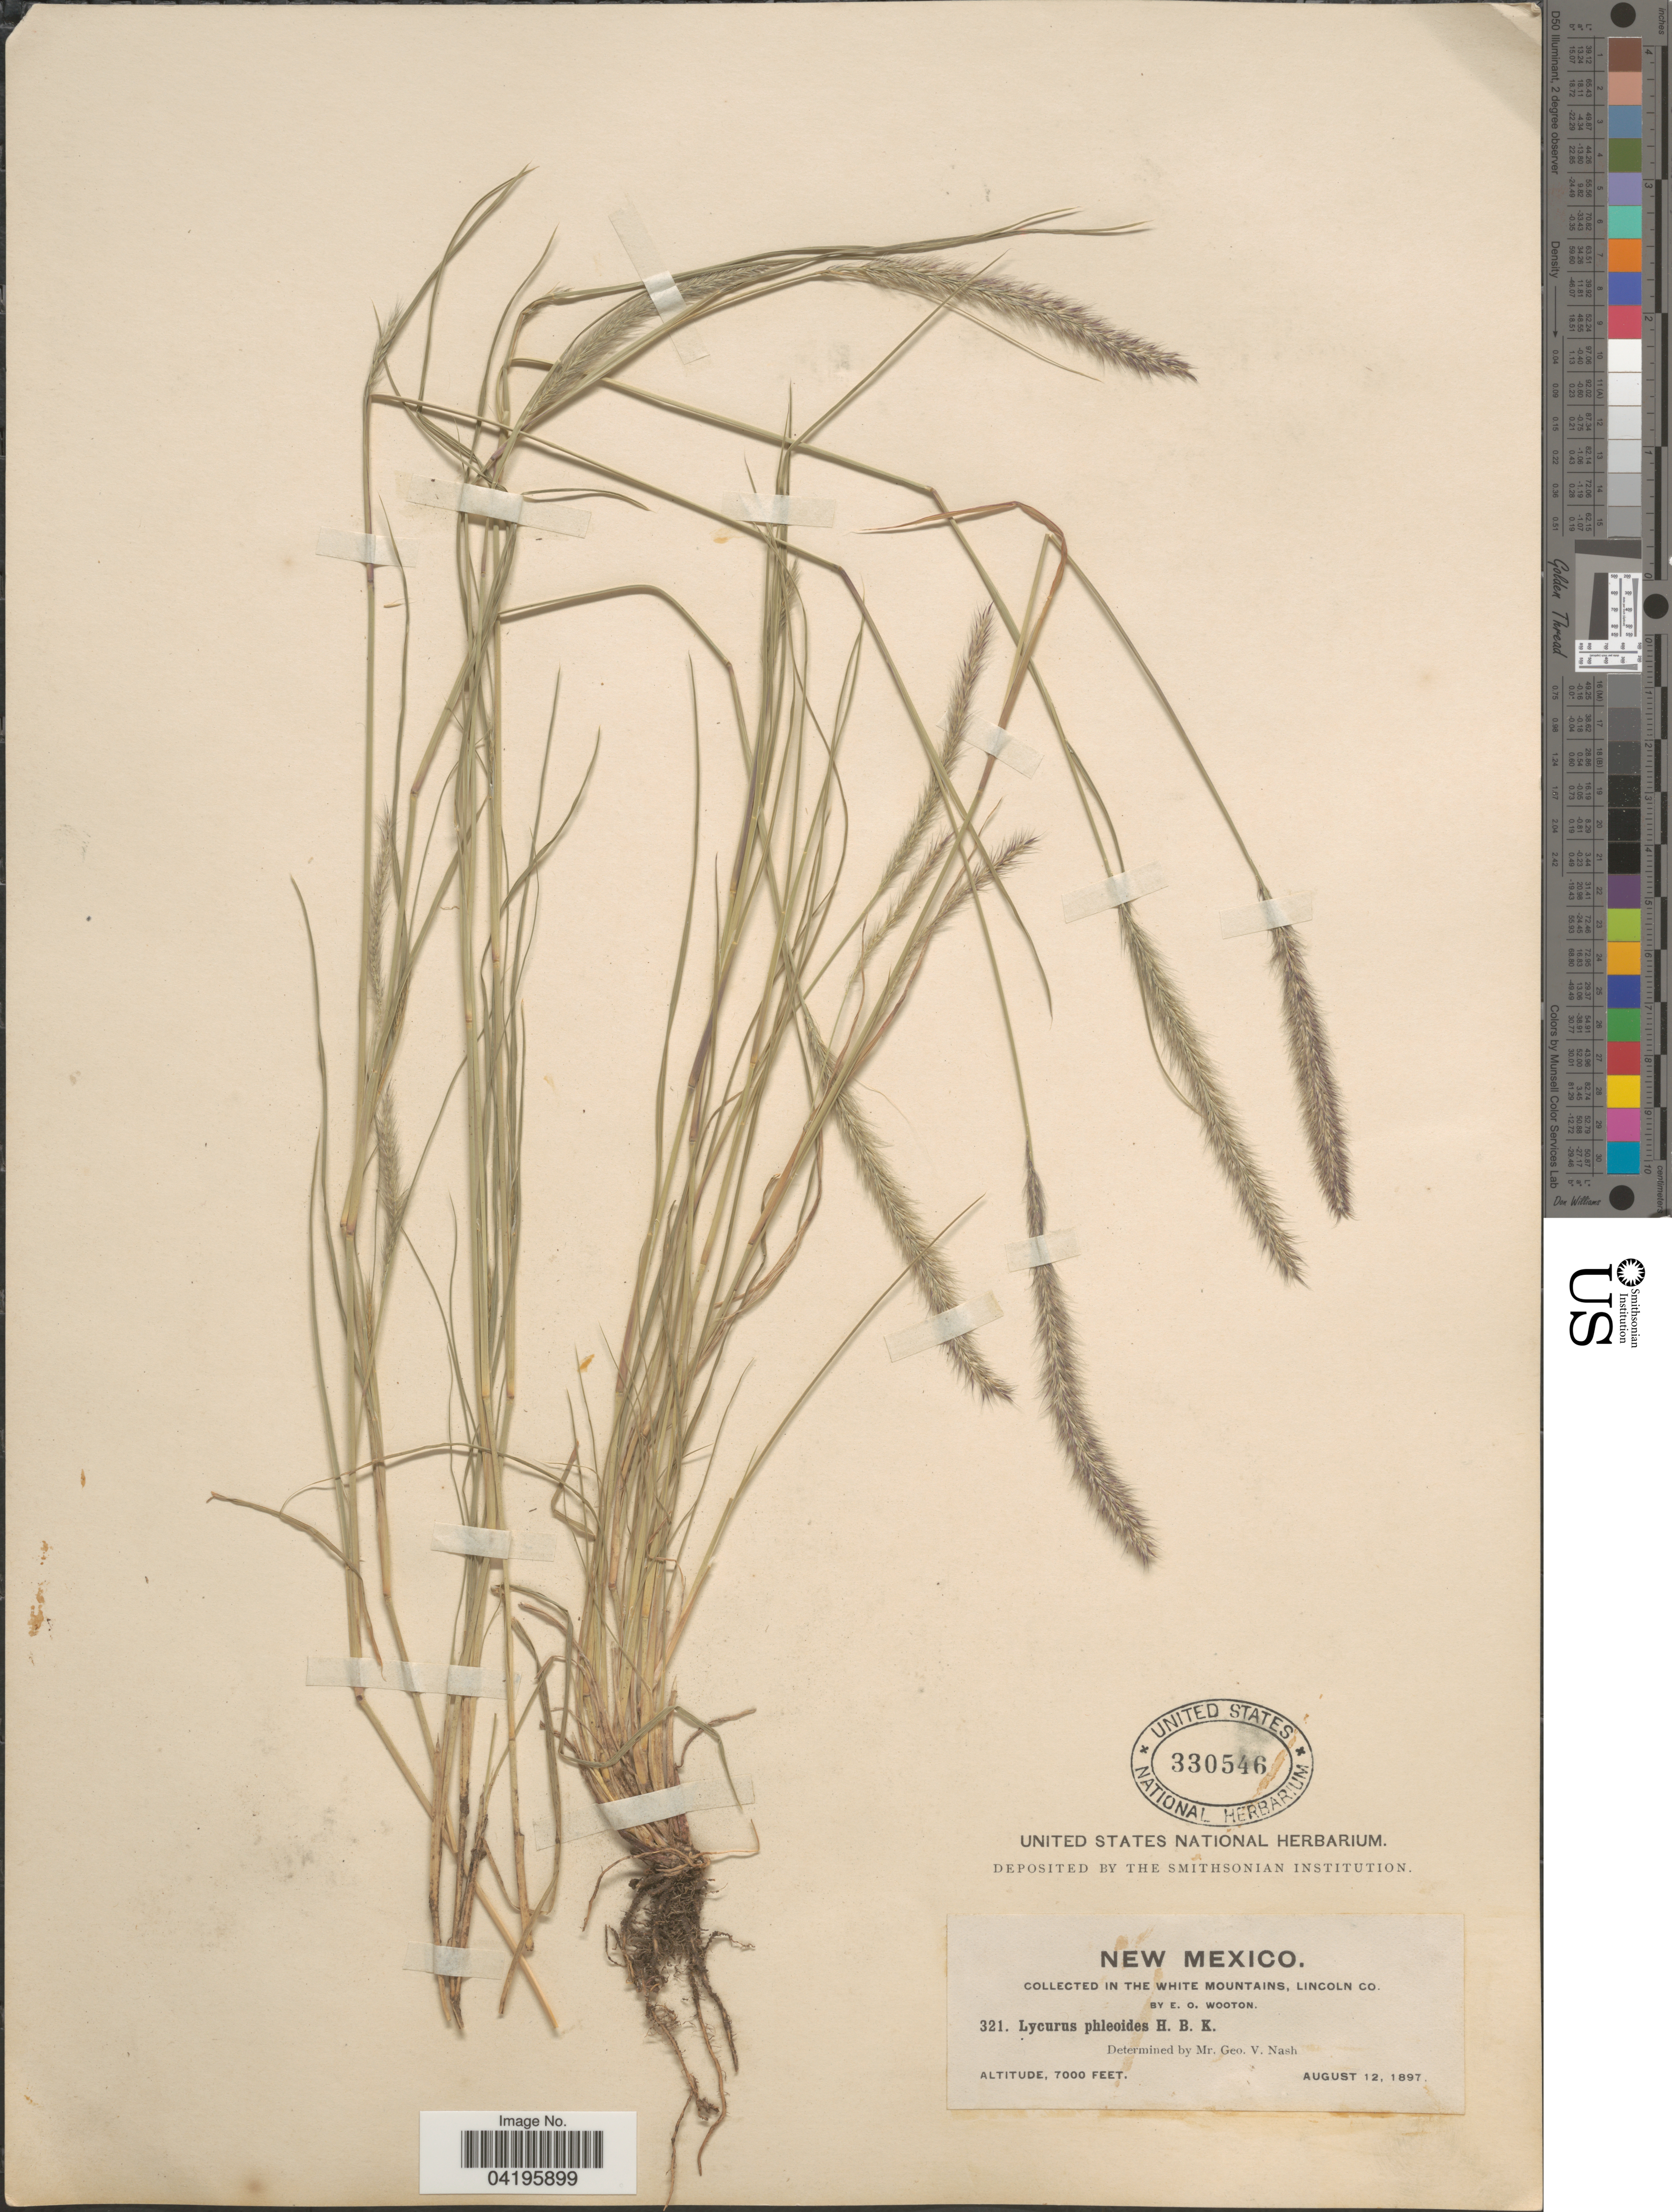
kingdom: Plantae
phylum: Tracheophyta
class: Liliopsida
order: Poales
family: Poaceae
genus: Muhlenbergia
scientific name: Muhlenbergia phleoides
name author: (Kunth) Columbus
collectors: E. O. Wooton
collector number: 321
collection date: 1897-08-12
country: United States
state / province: New Mexico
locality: In the White Mountains, Lincoln Co.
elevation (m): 2134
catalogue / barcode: US 330546